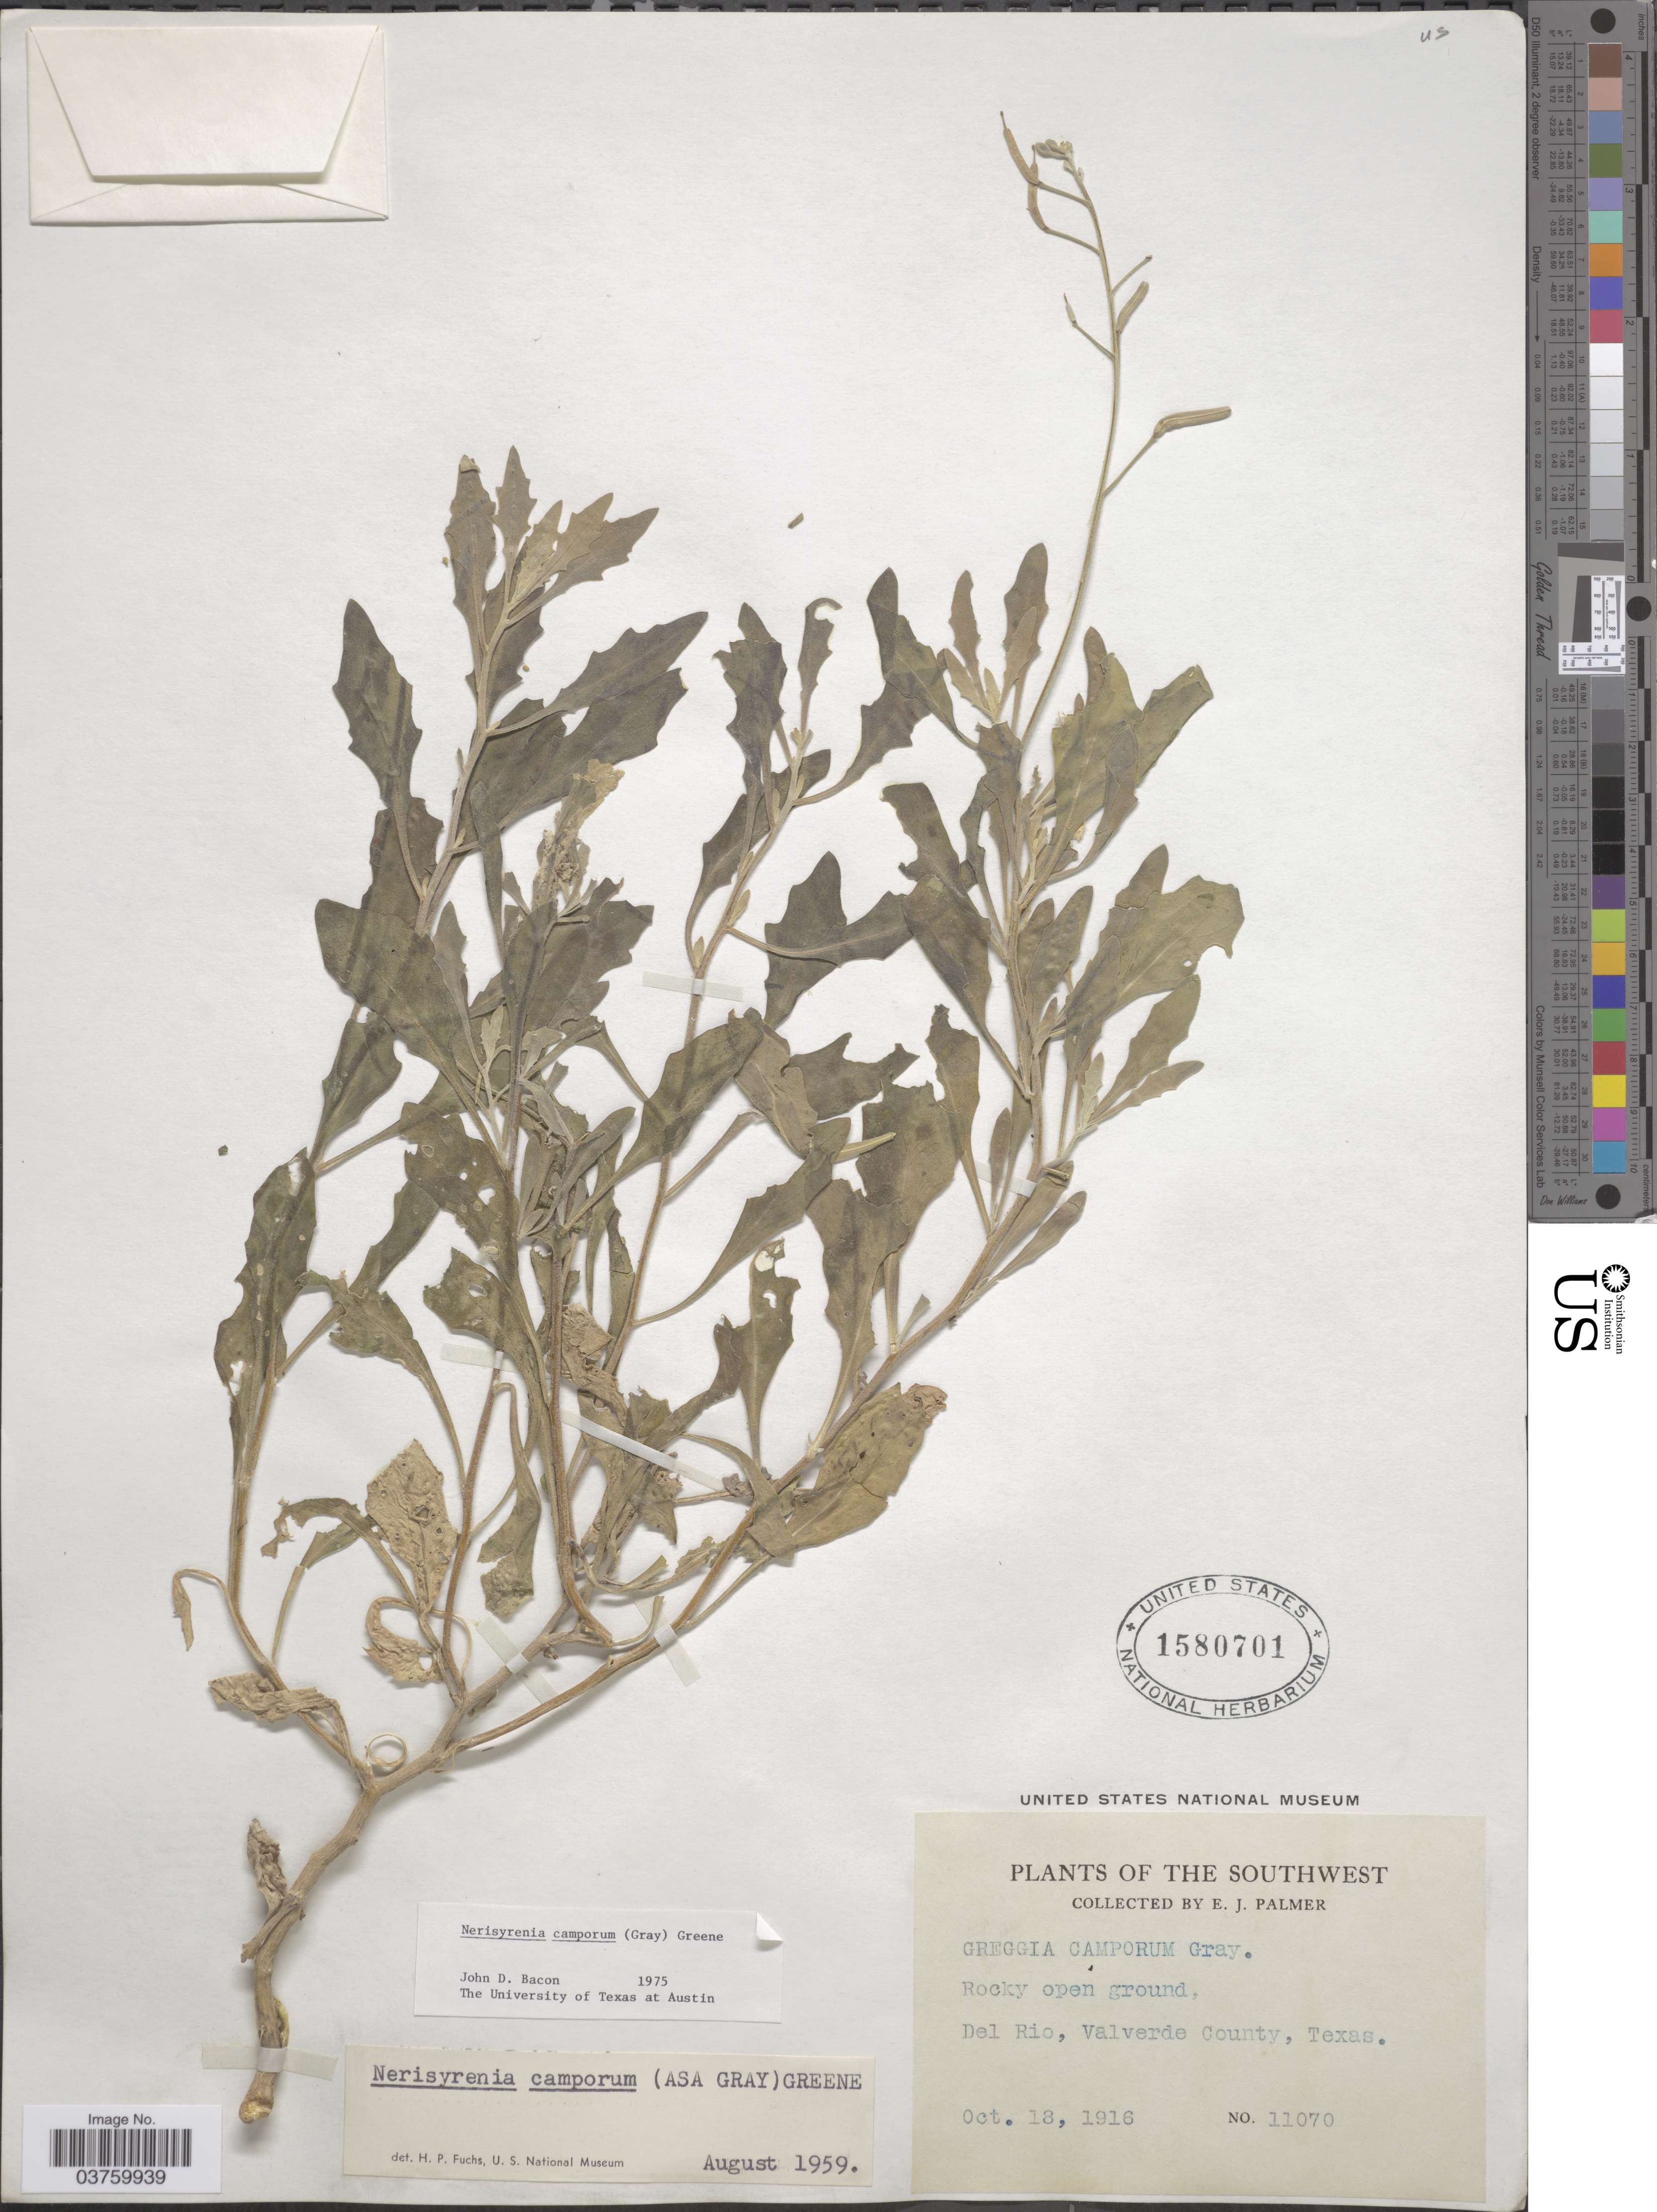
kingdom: Plantae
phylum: Tracheophyta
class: Magnoliopsida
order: Brassicales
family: Brassicaceae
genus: Nerisyrenia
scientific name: Nerisyrenia camporum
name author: (A. Gray) Greene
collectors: E. J. Palmer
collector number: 11070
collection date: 1916-10-18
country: United States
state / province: Texas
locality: The Southwest. Del Rio, Valverde County.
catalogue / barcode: US 1580701